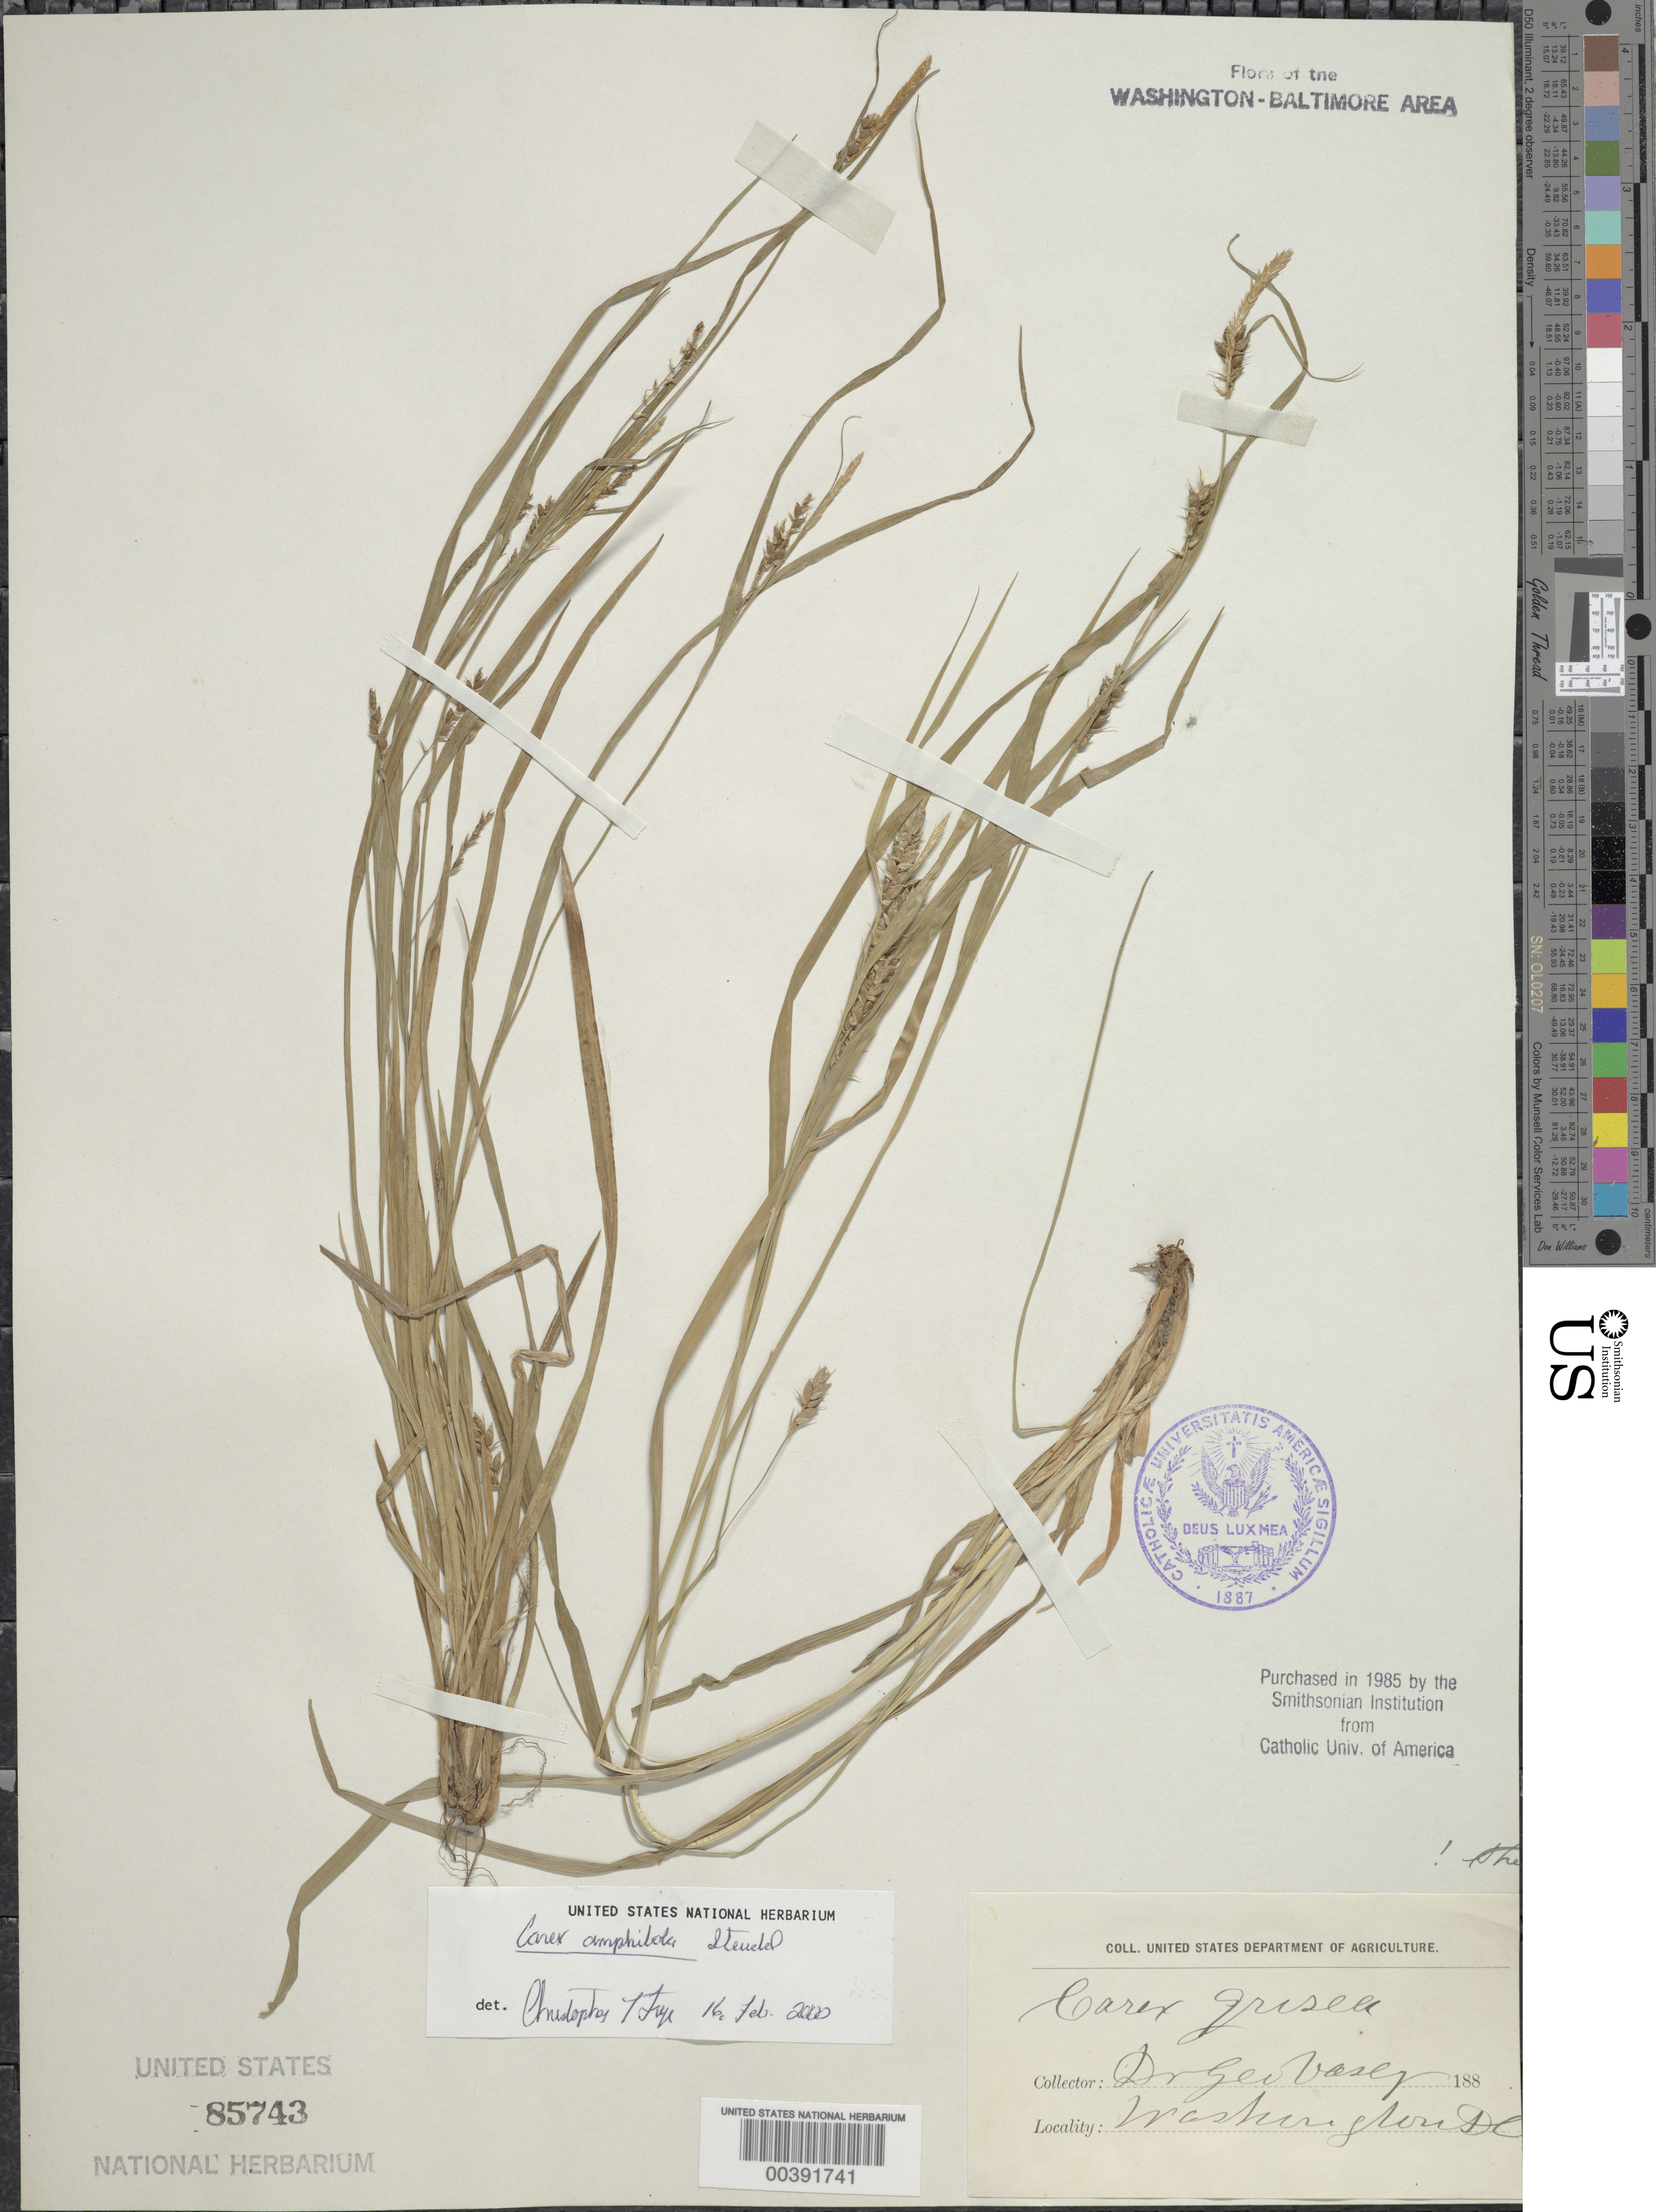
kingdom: Plantae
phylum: Tracheophyta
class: Liliopsida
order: Poales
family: Cyperaceae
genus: Carex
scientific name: Carex amphibola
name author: Steud.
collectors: T. Holm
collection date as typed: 10 May 1899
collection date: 1899-05-10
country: United States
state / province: Maryland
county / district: Montgomery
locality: Sandy Landing Great Falls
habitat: Rocky woods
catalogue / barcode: US 85743